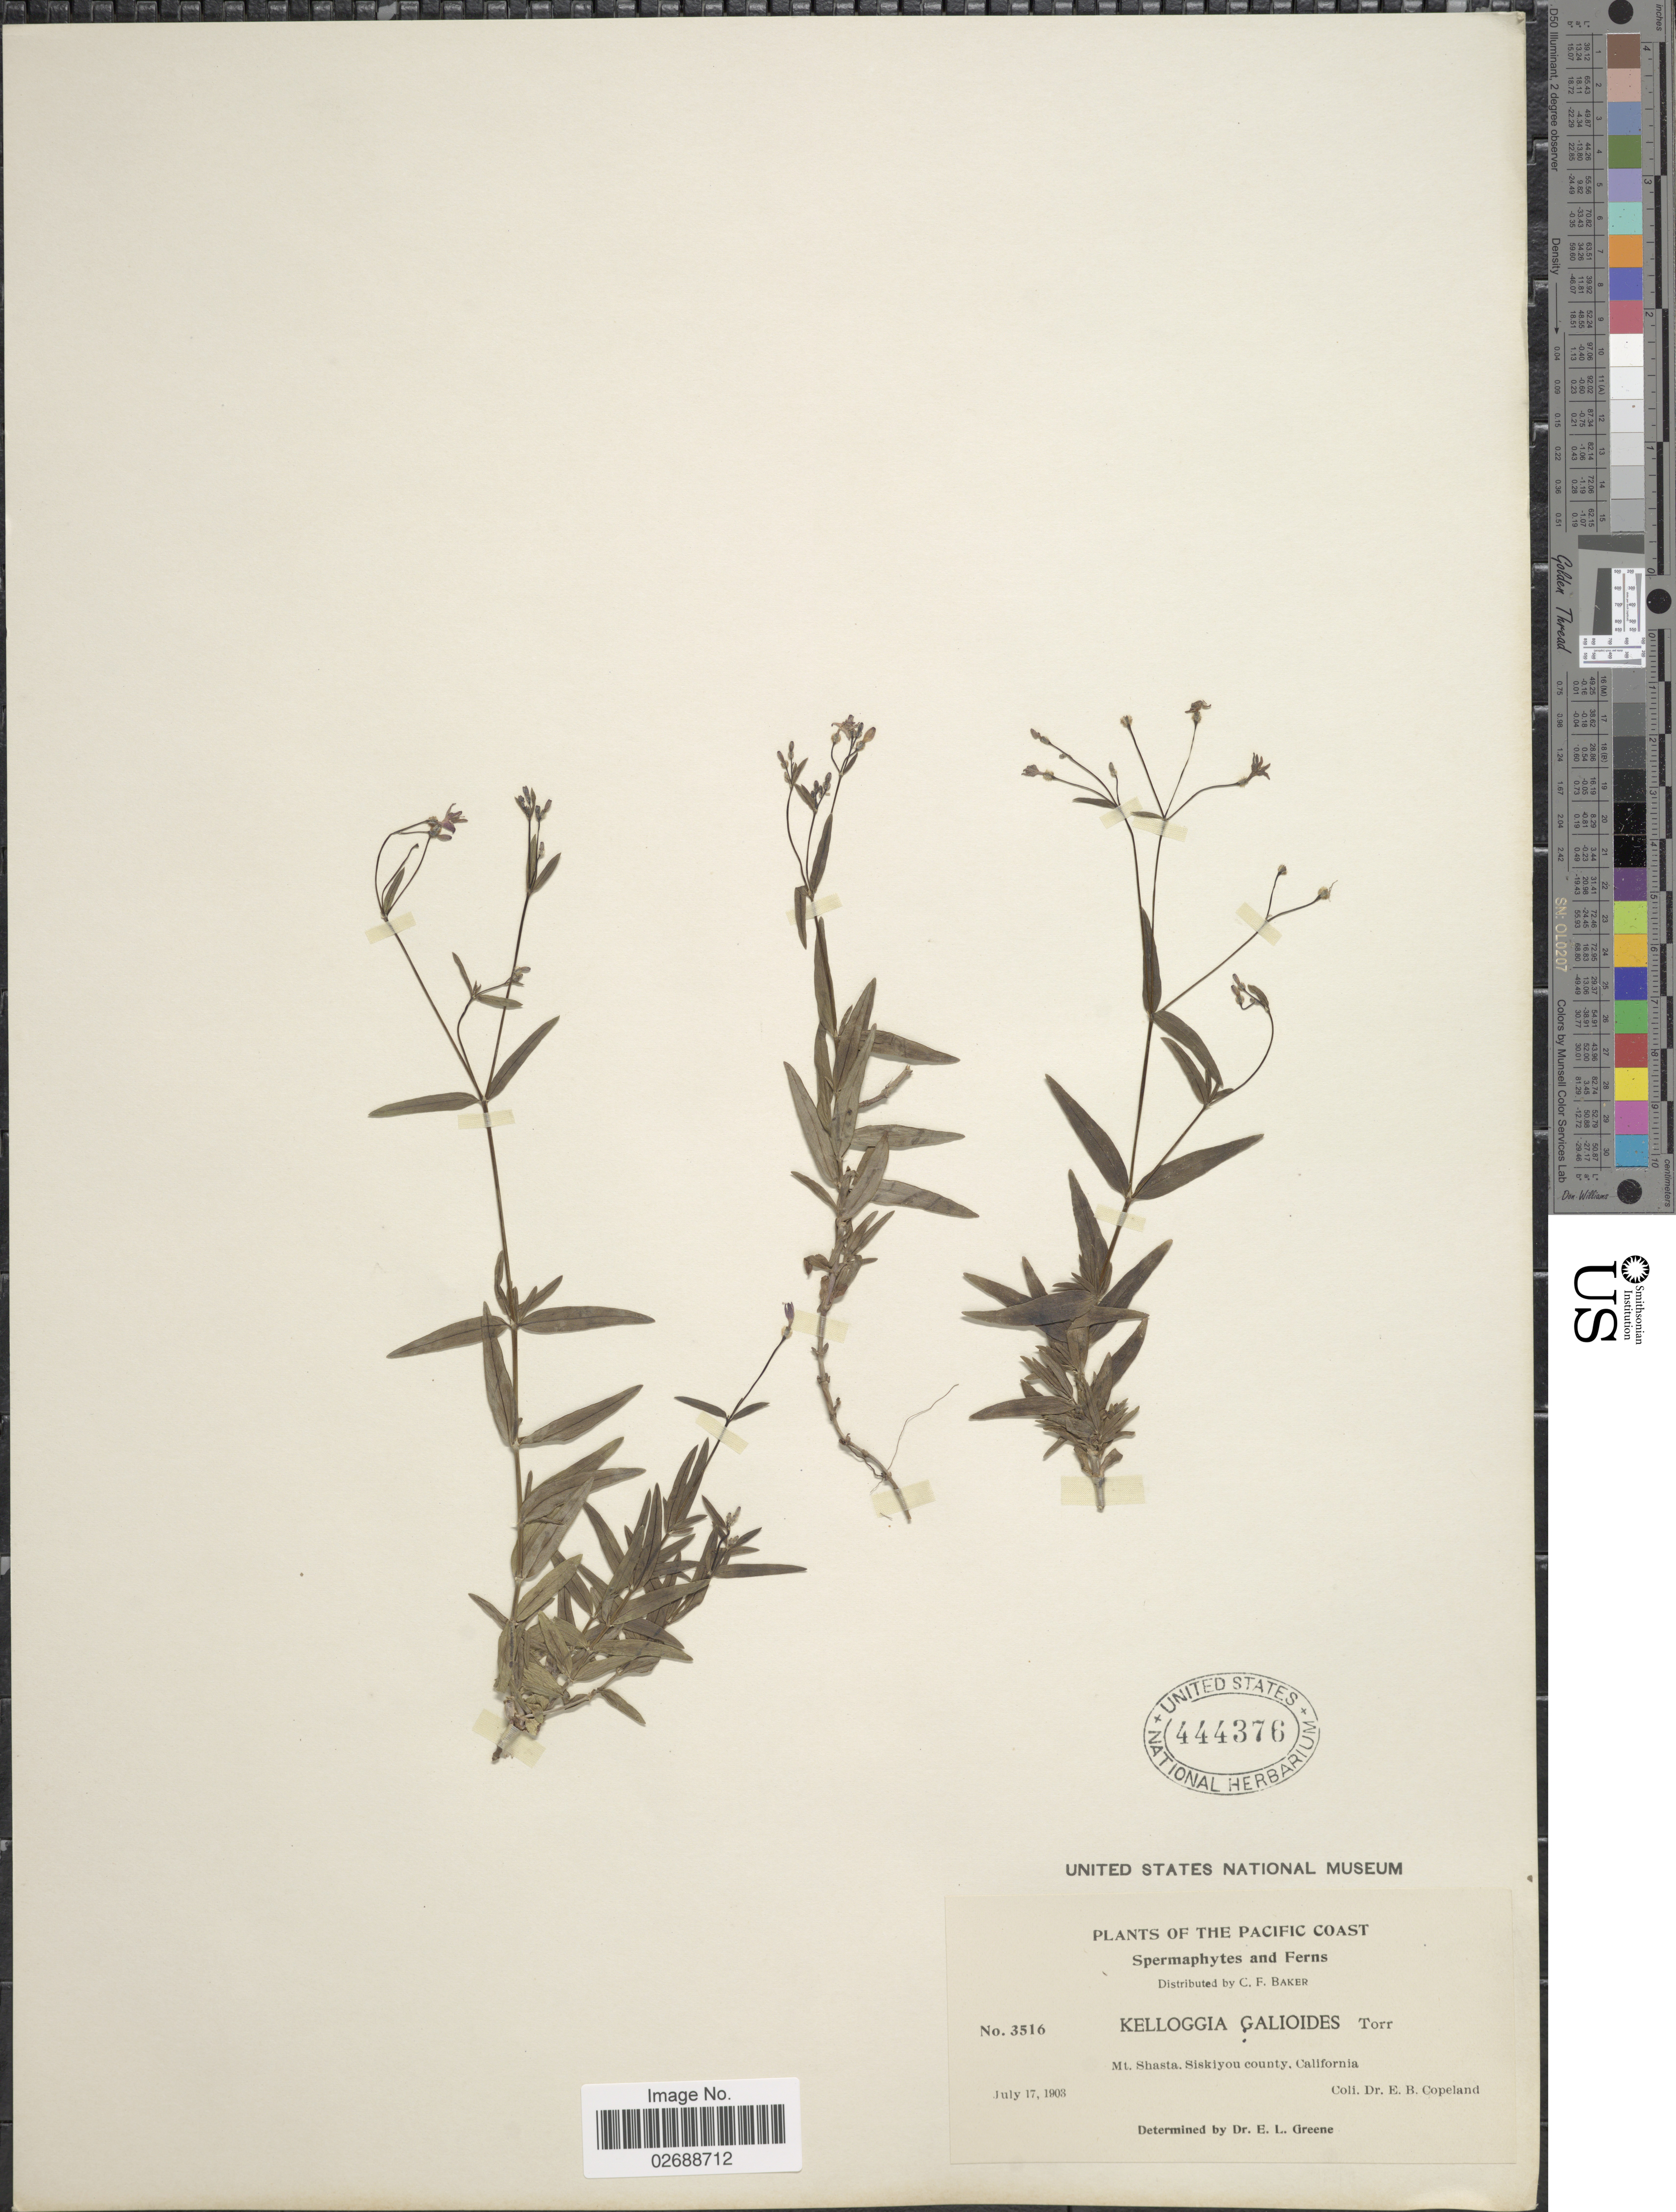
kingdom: Plantae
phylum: Tracheophyta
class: Magnoliopsida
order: Gentianales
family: Rubiaceae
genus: Kelloggia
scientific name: Kelloggia galioides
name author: Torr.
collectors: E. B. Copeland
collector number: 3516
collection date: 1903-07-17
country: United States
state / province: California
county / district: Siskiyou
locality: Pacific Coast. Mt. Shasta. Siskiyou county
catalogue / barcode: US 444376